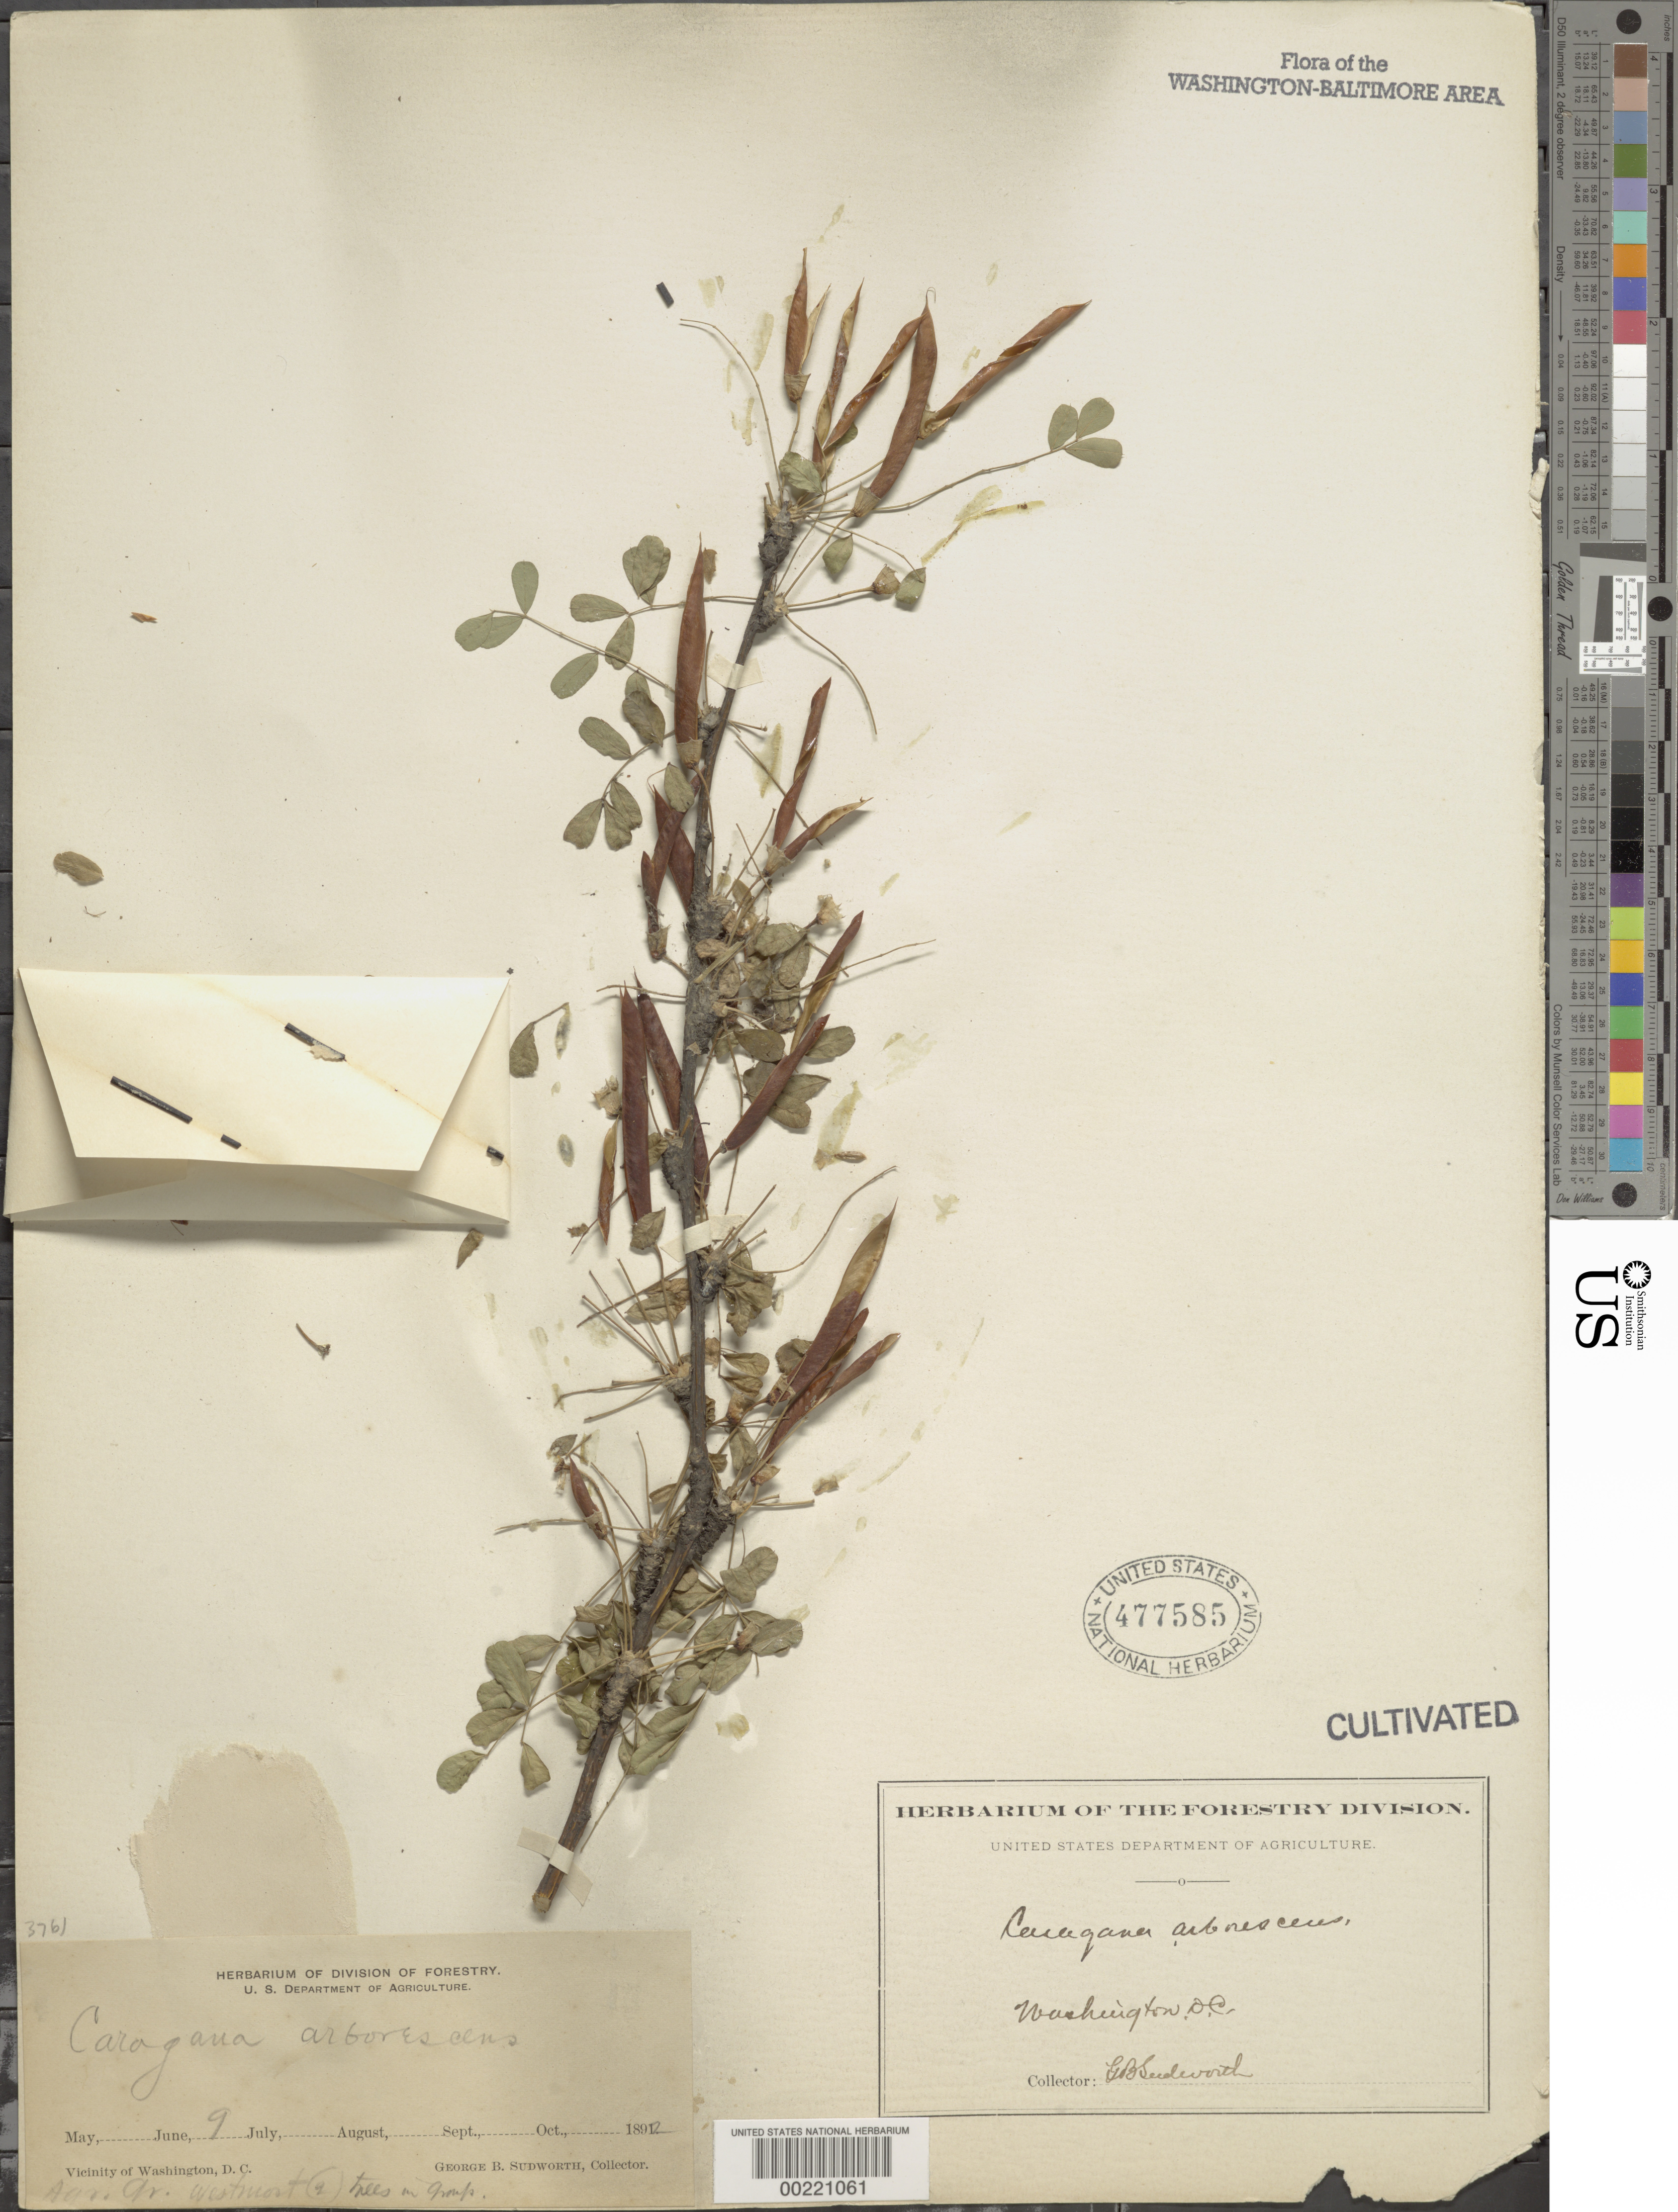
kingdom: Plantae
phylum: Tracheophyta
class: Magnoliopsida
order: Fabales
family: Fabaceae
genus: Caragana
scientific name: Caragana arborescens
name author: Lam.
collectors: G. B. Sudworth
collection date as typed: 09 Jul 1892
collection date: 1892-07-09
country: United States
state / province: District of Columbia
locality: Department of Agriculture grounds, westmost (2) trees in group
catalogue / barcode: US 477585